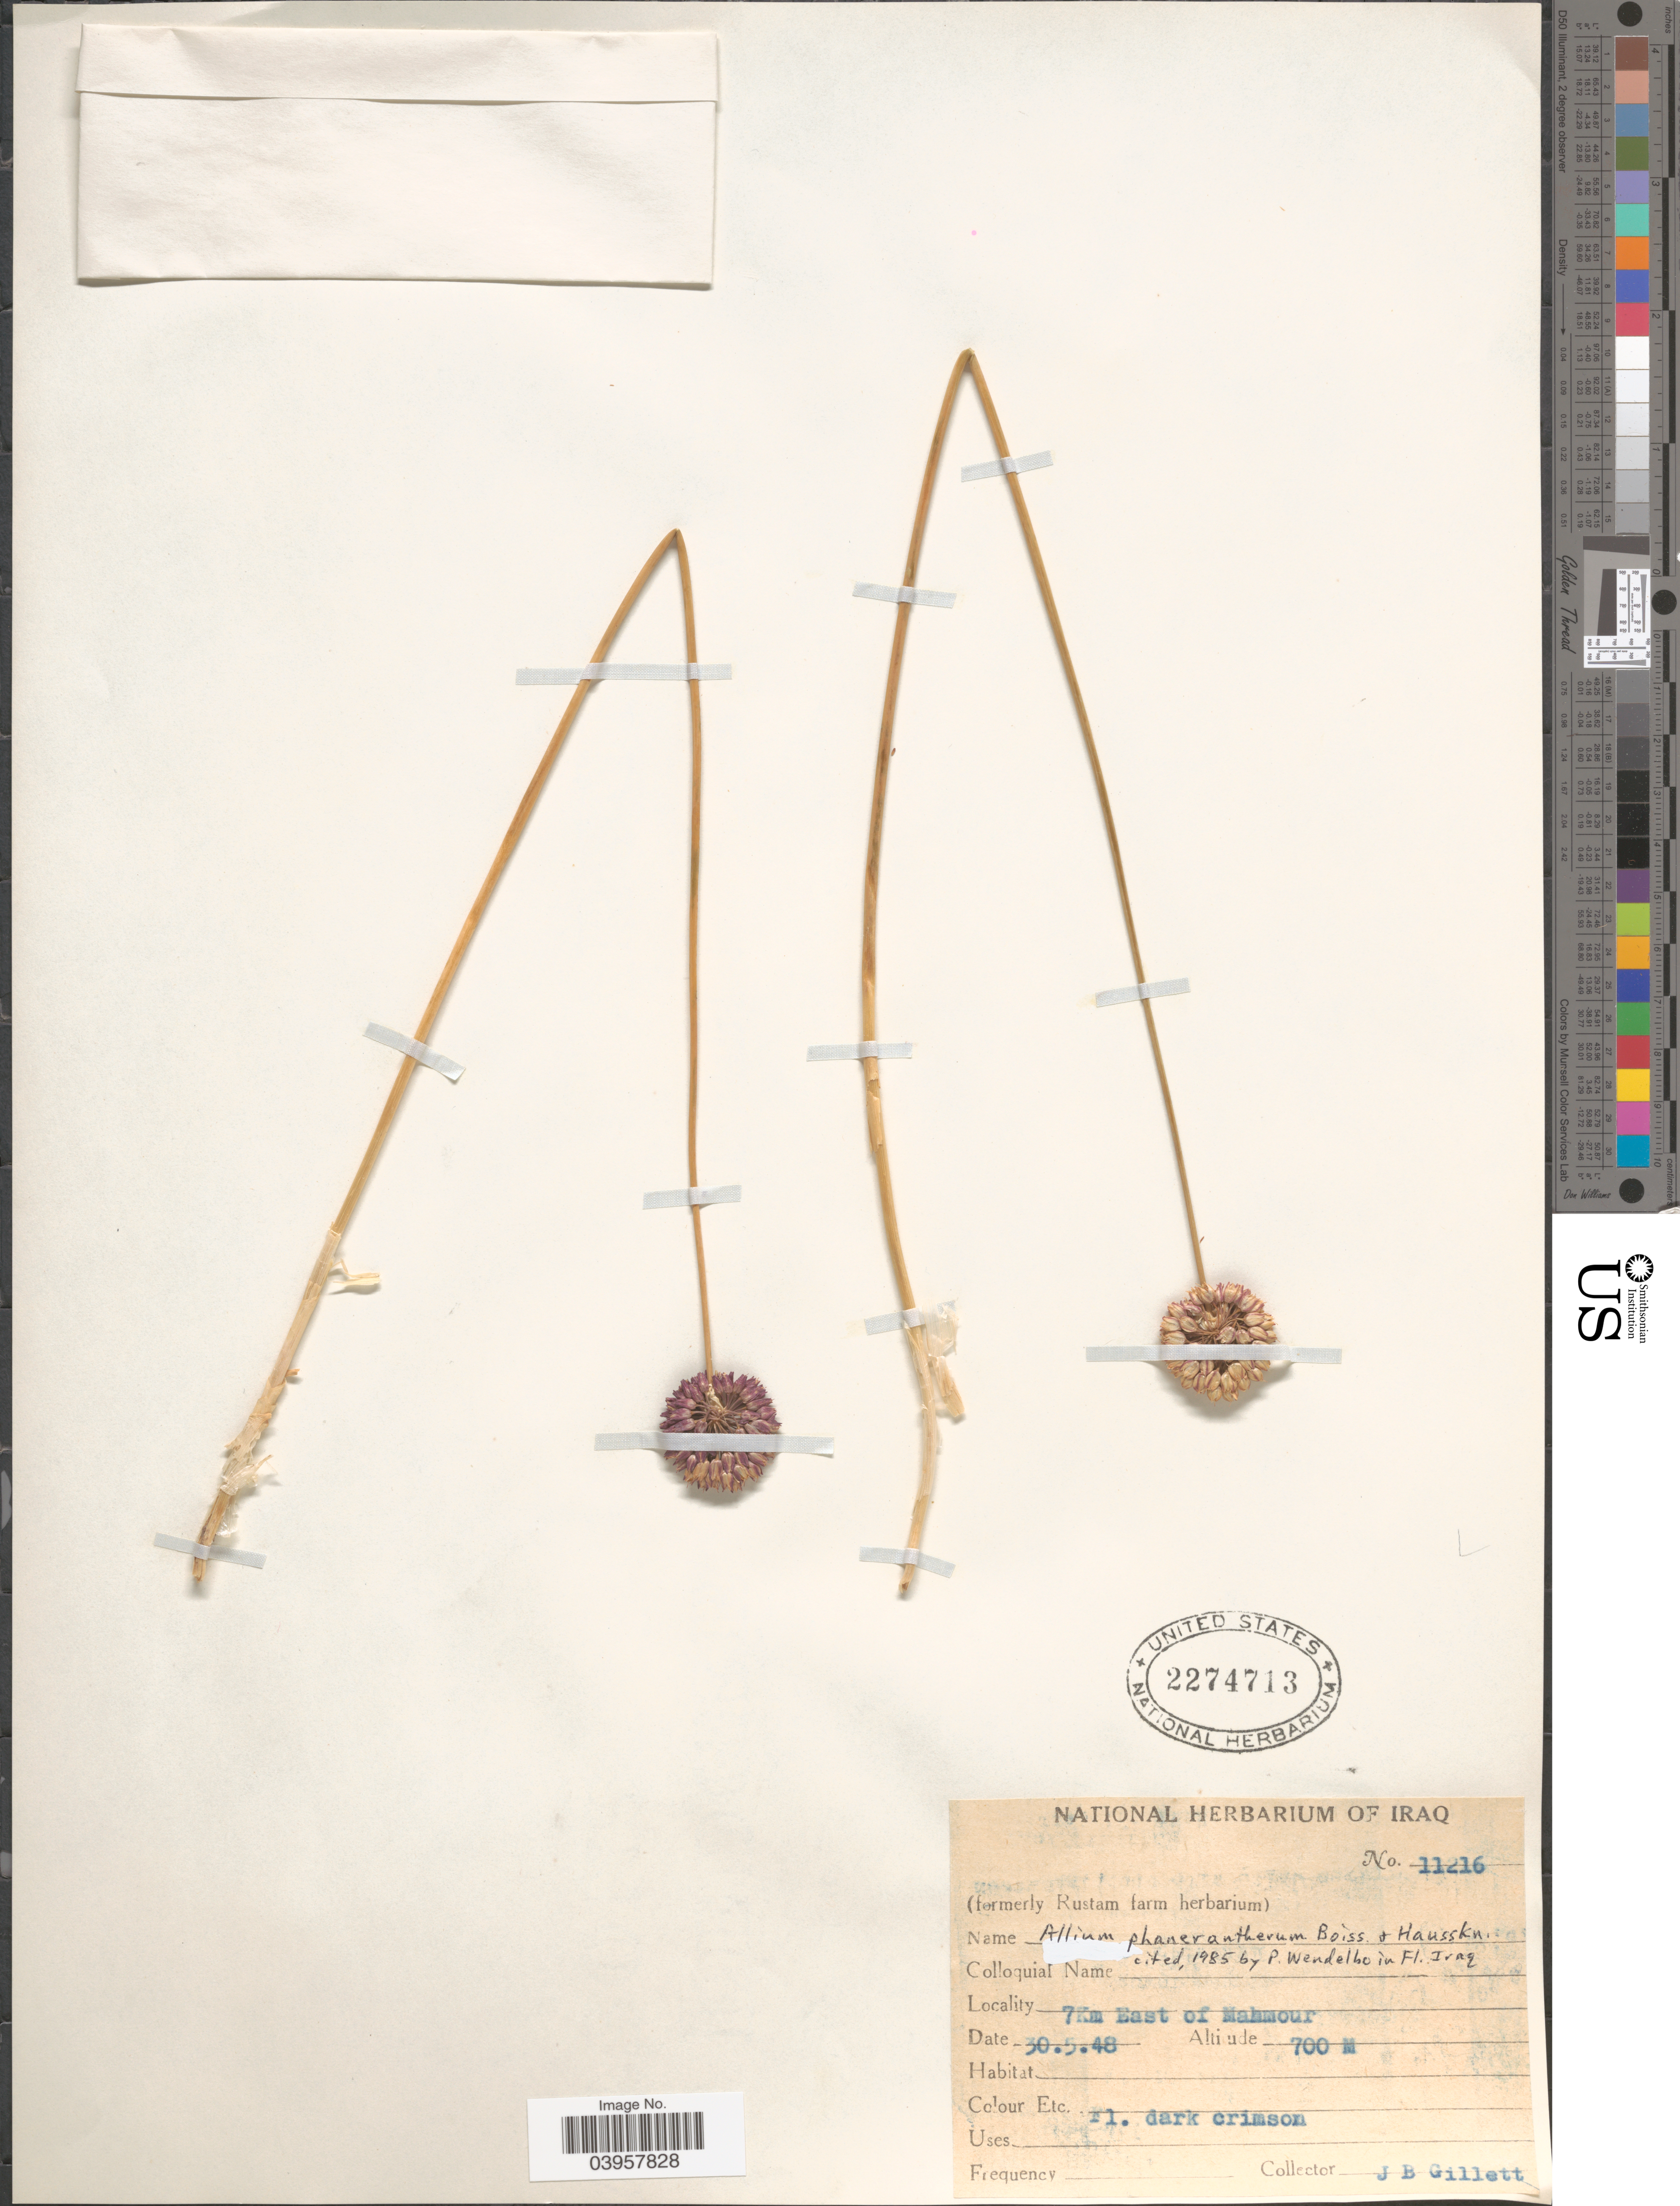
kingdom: Plantae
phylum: Tracheophyta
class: Liliopsida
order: Asparagales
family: Amaryllidaceae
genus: Allium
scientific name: Allium phanerantherum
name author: Boiss. & Hausskn.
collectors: J. B. Gillett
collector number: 11216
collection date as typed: Transcribed d/m/y: 30/5/48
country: Iraq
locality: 7 Km East of Mahmour.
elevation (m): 700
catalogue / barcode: US 2274713